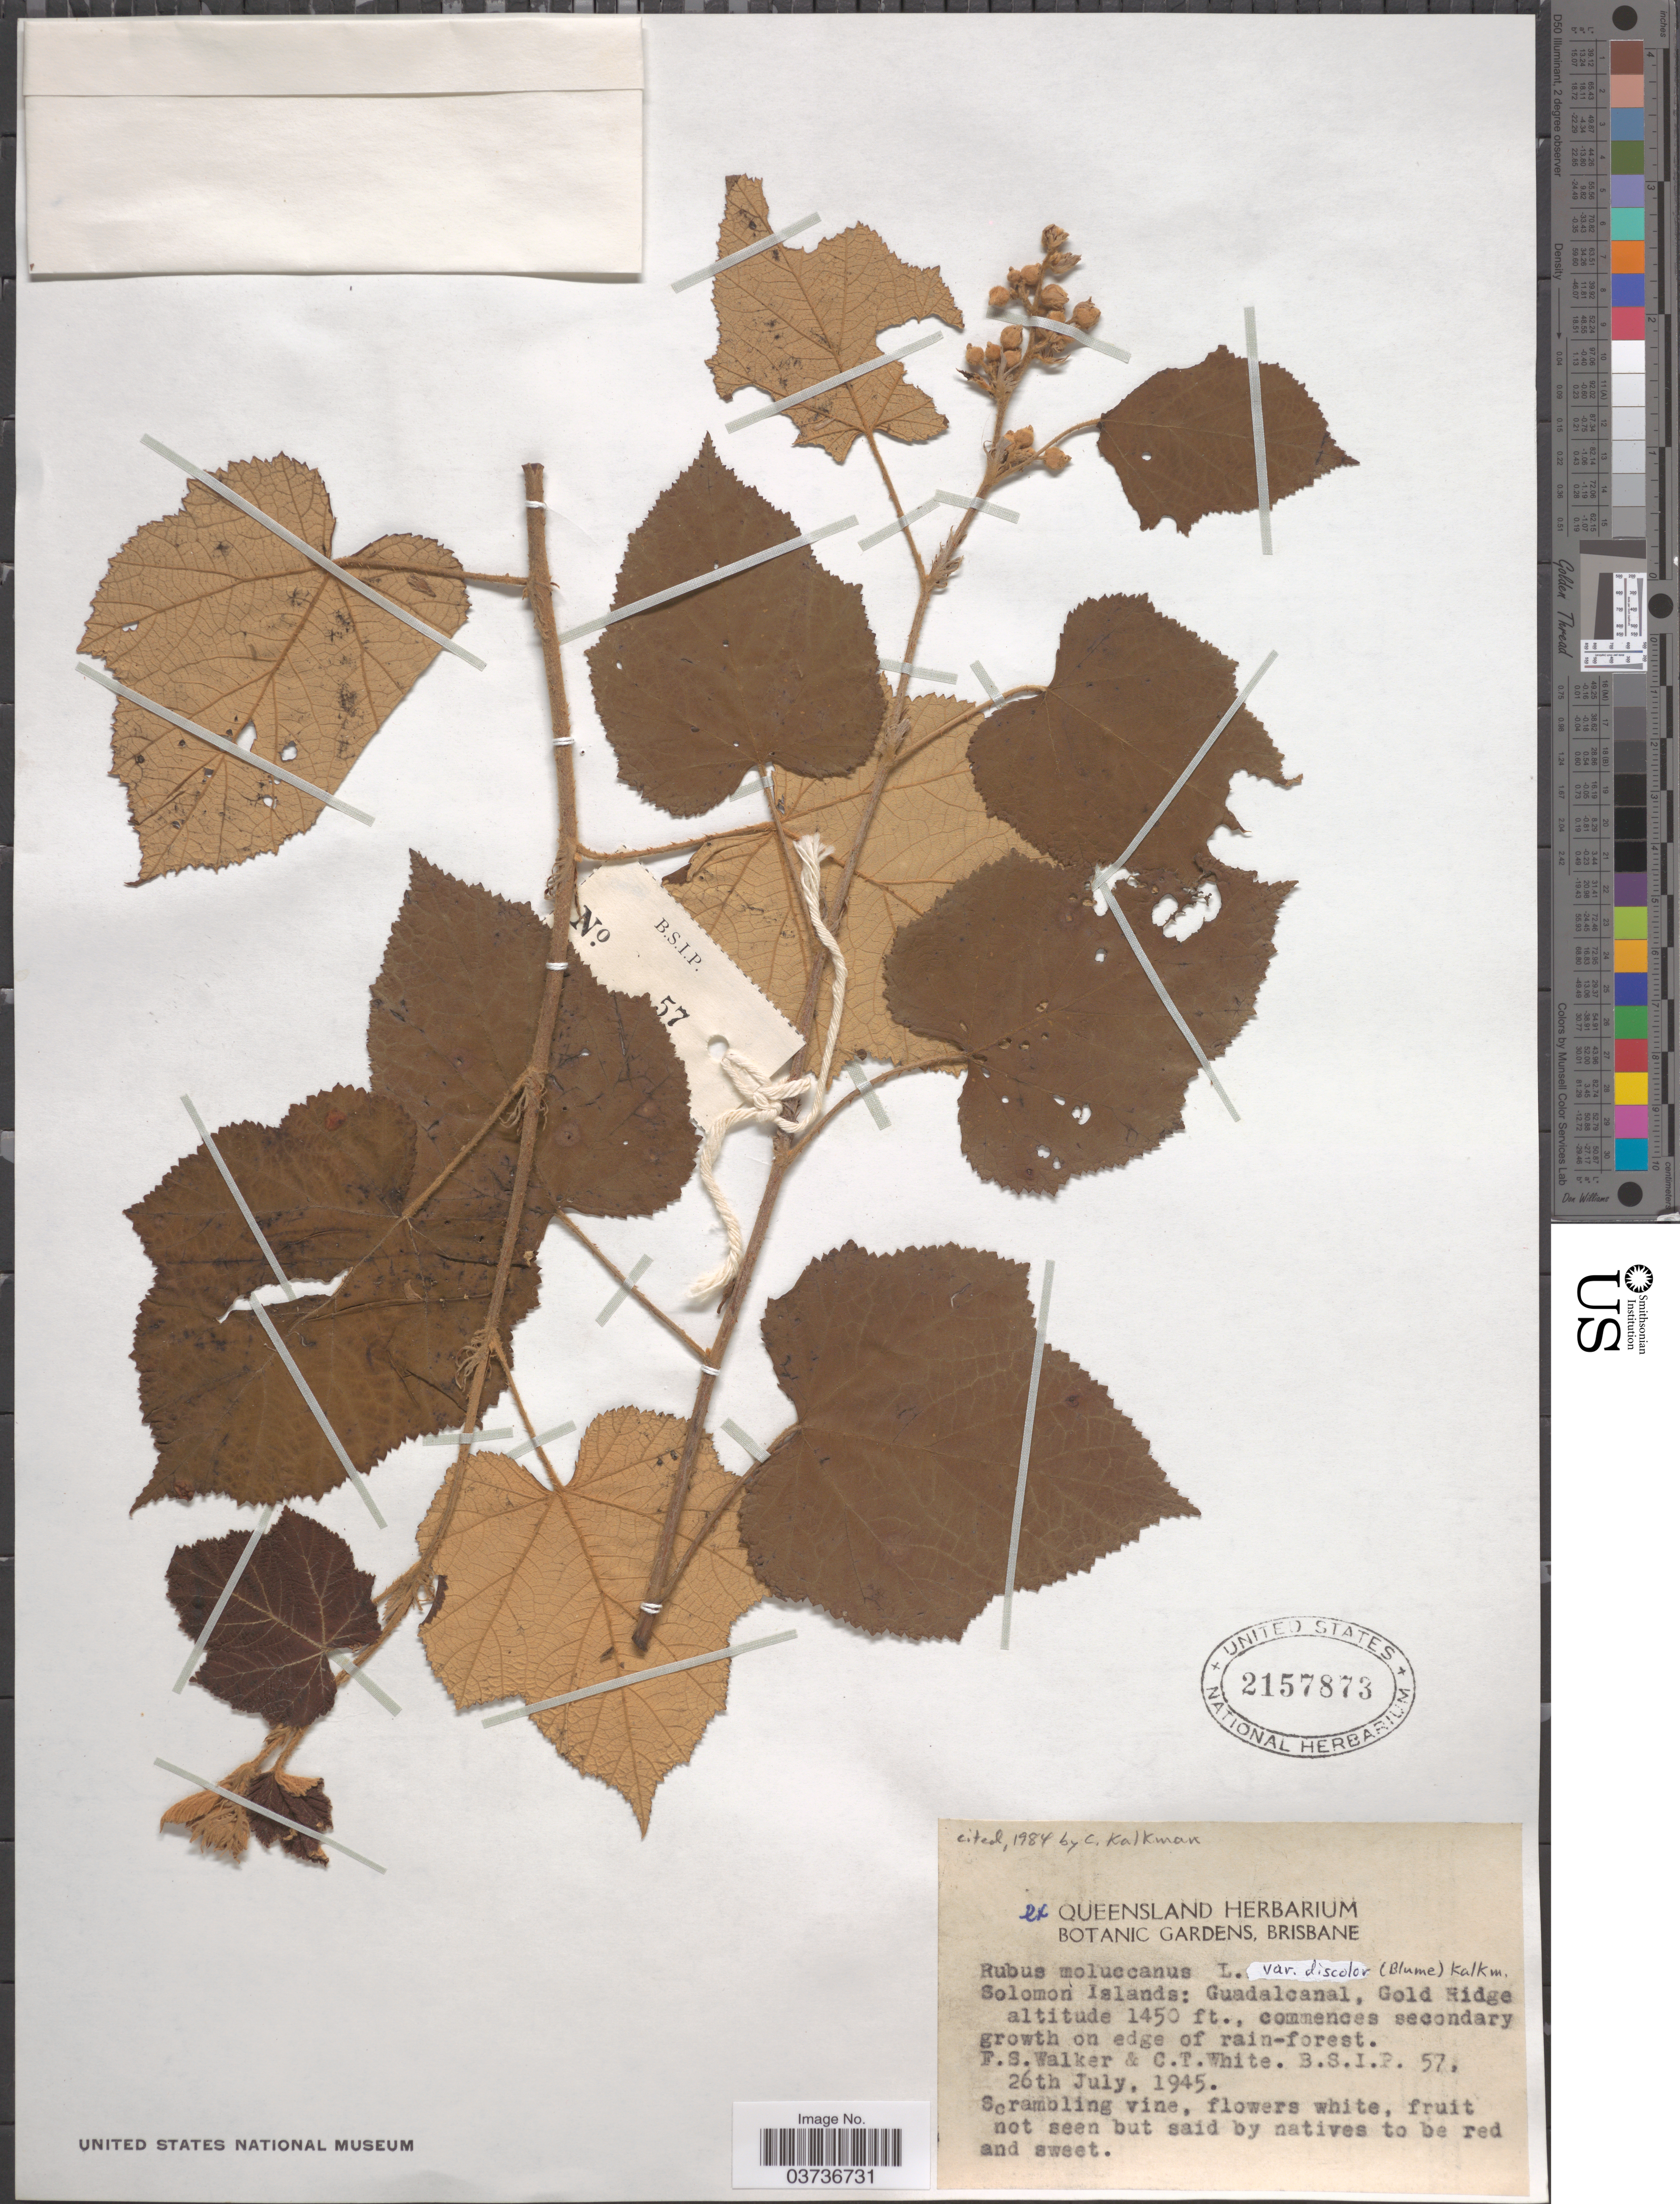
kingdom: Plantae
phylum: Tracheophyta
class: Magnoliopsida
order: Rosales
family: Rosaceae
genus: Rubus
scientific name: Rubus moluccanus var. discolor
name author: (Blume) Kalkman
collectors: F. Walker & C. T. White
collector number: BSIP57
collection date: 1945-07-26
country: Solomon Islands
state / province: Solomon Islands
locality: Guadalcanal, Gold Ridge.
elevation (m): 442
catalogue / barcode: US 2157873